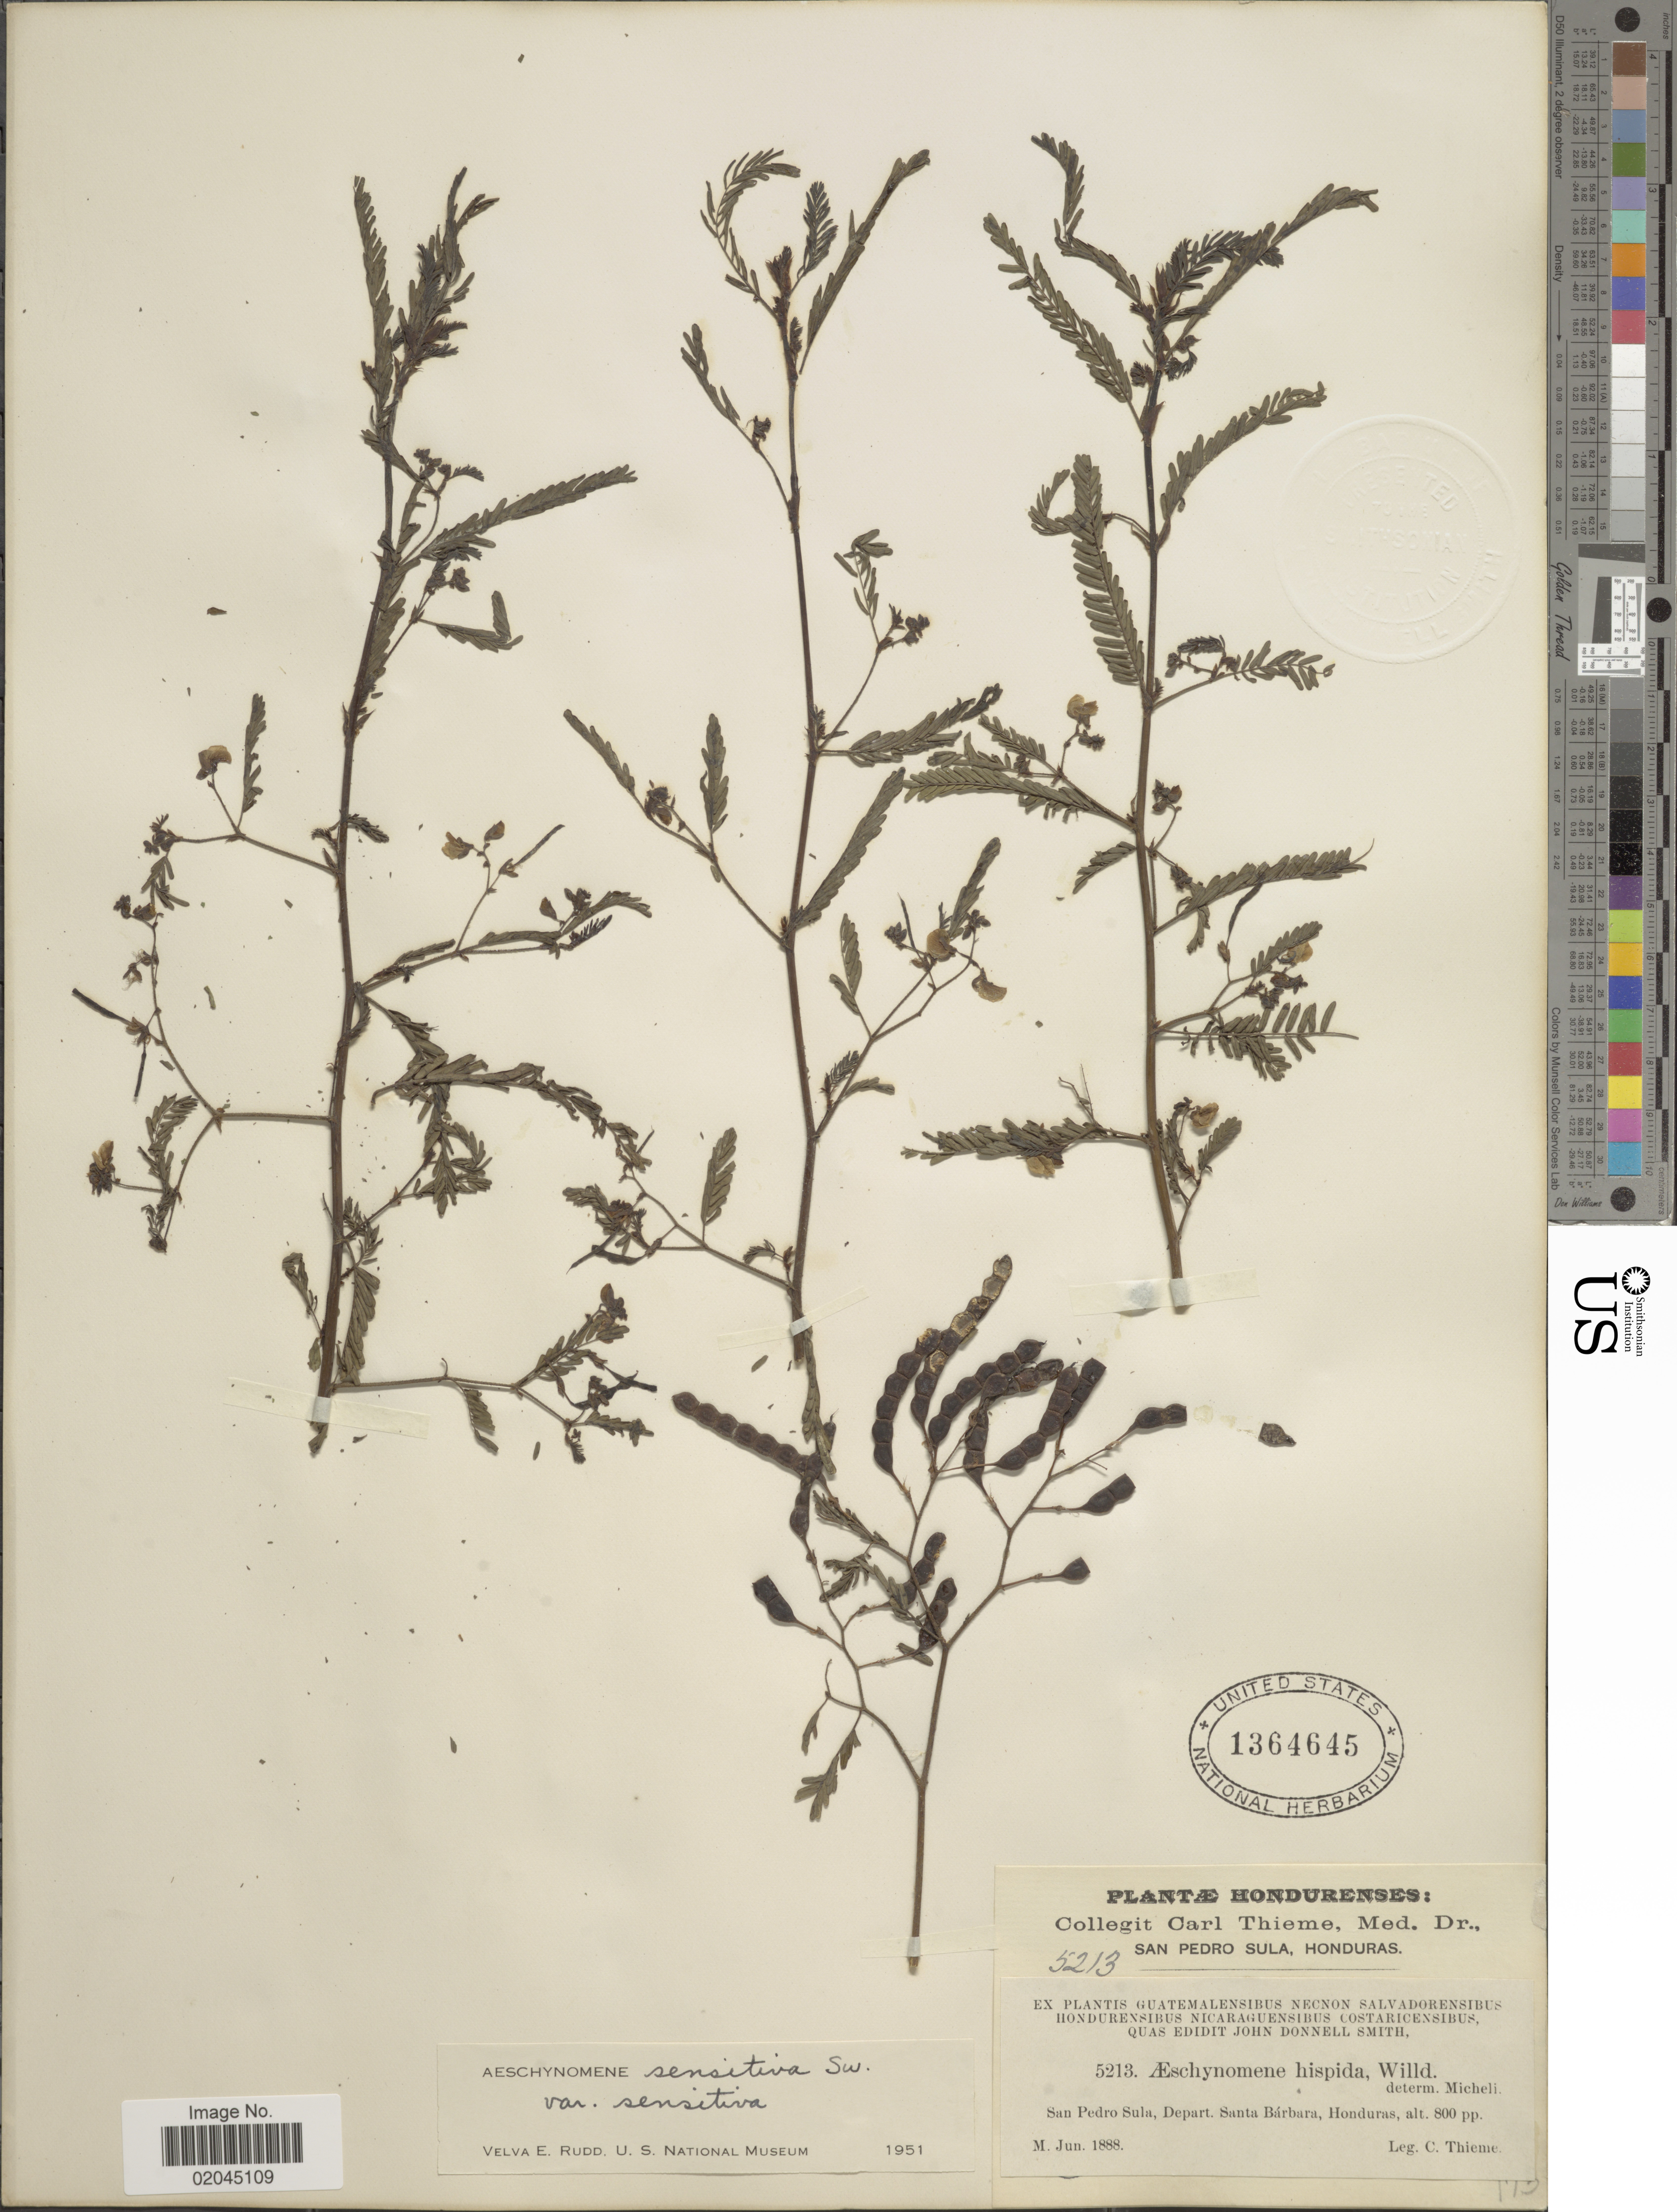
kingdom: Plantae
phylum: Tracheophyta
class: Magnoliopsida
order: Fabales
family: Fabaceae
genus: Aeschynomene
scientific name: Aeschynomene sensitiva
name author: Sw.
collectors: C. Thieme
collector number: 5213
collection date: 1888-06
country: Honduras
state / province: Santa Bárbara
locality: San Pedro Sula, Depart. Santa Barbara, Honduras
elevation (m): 244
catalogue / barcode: US 1364645